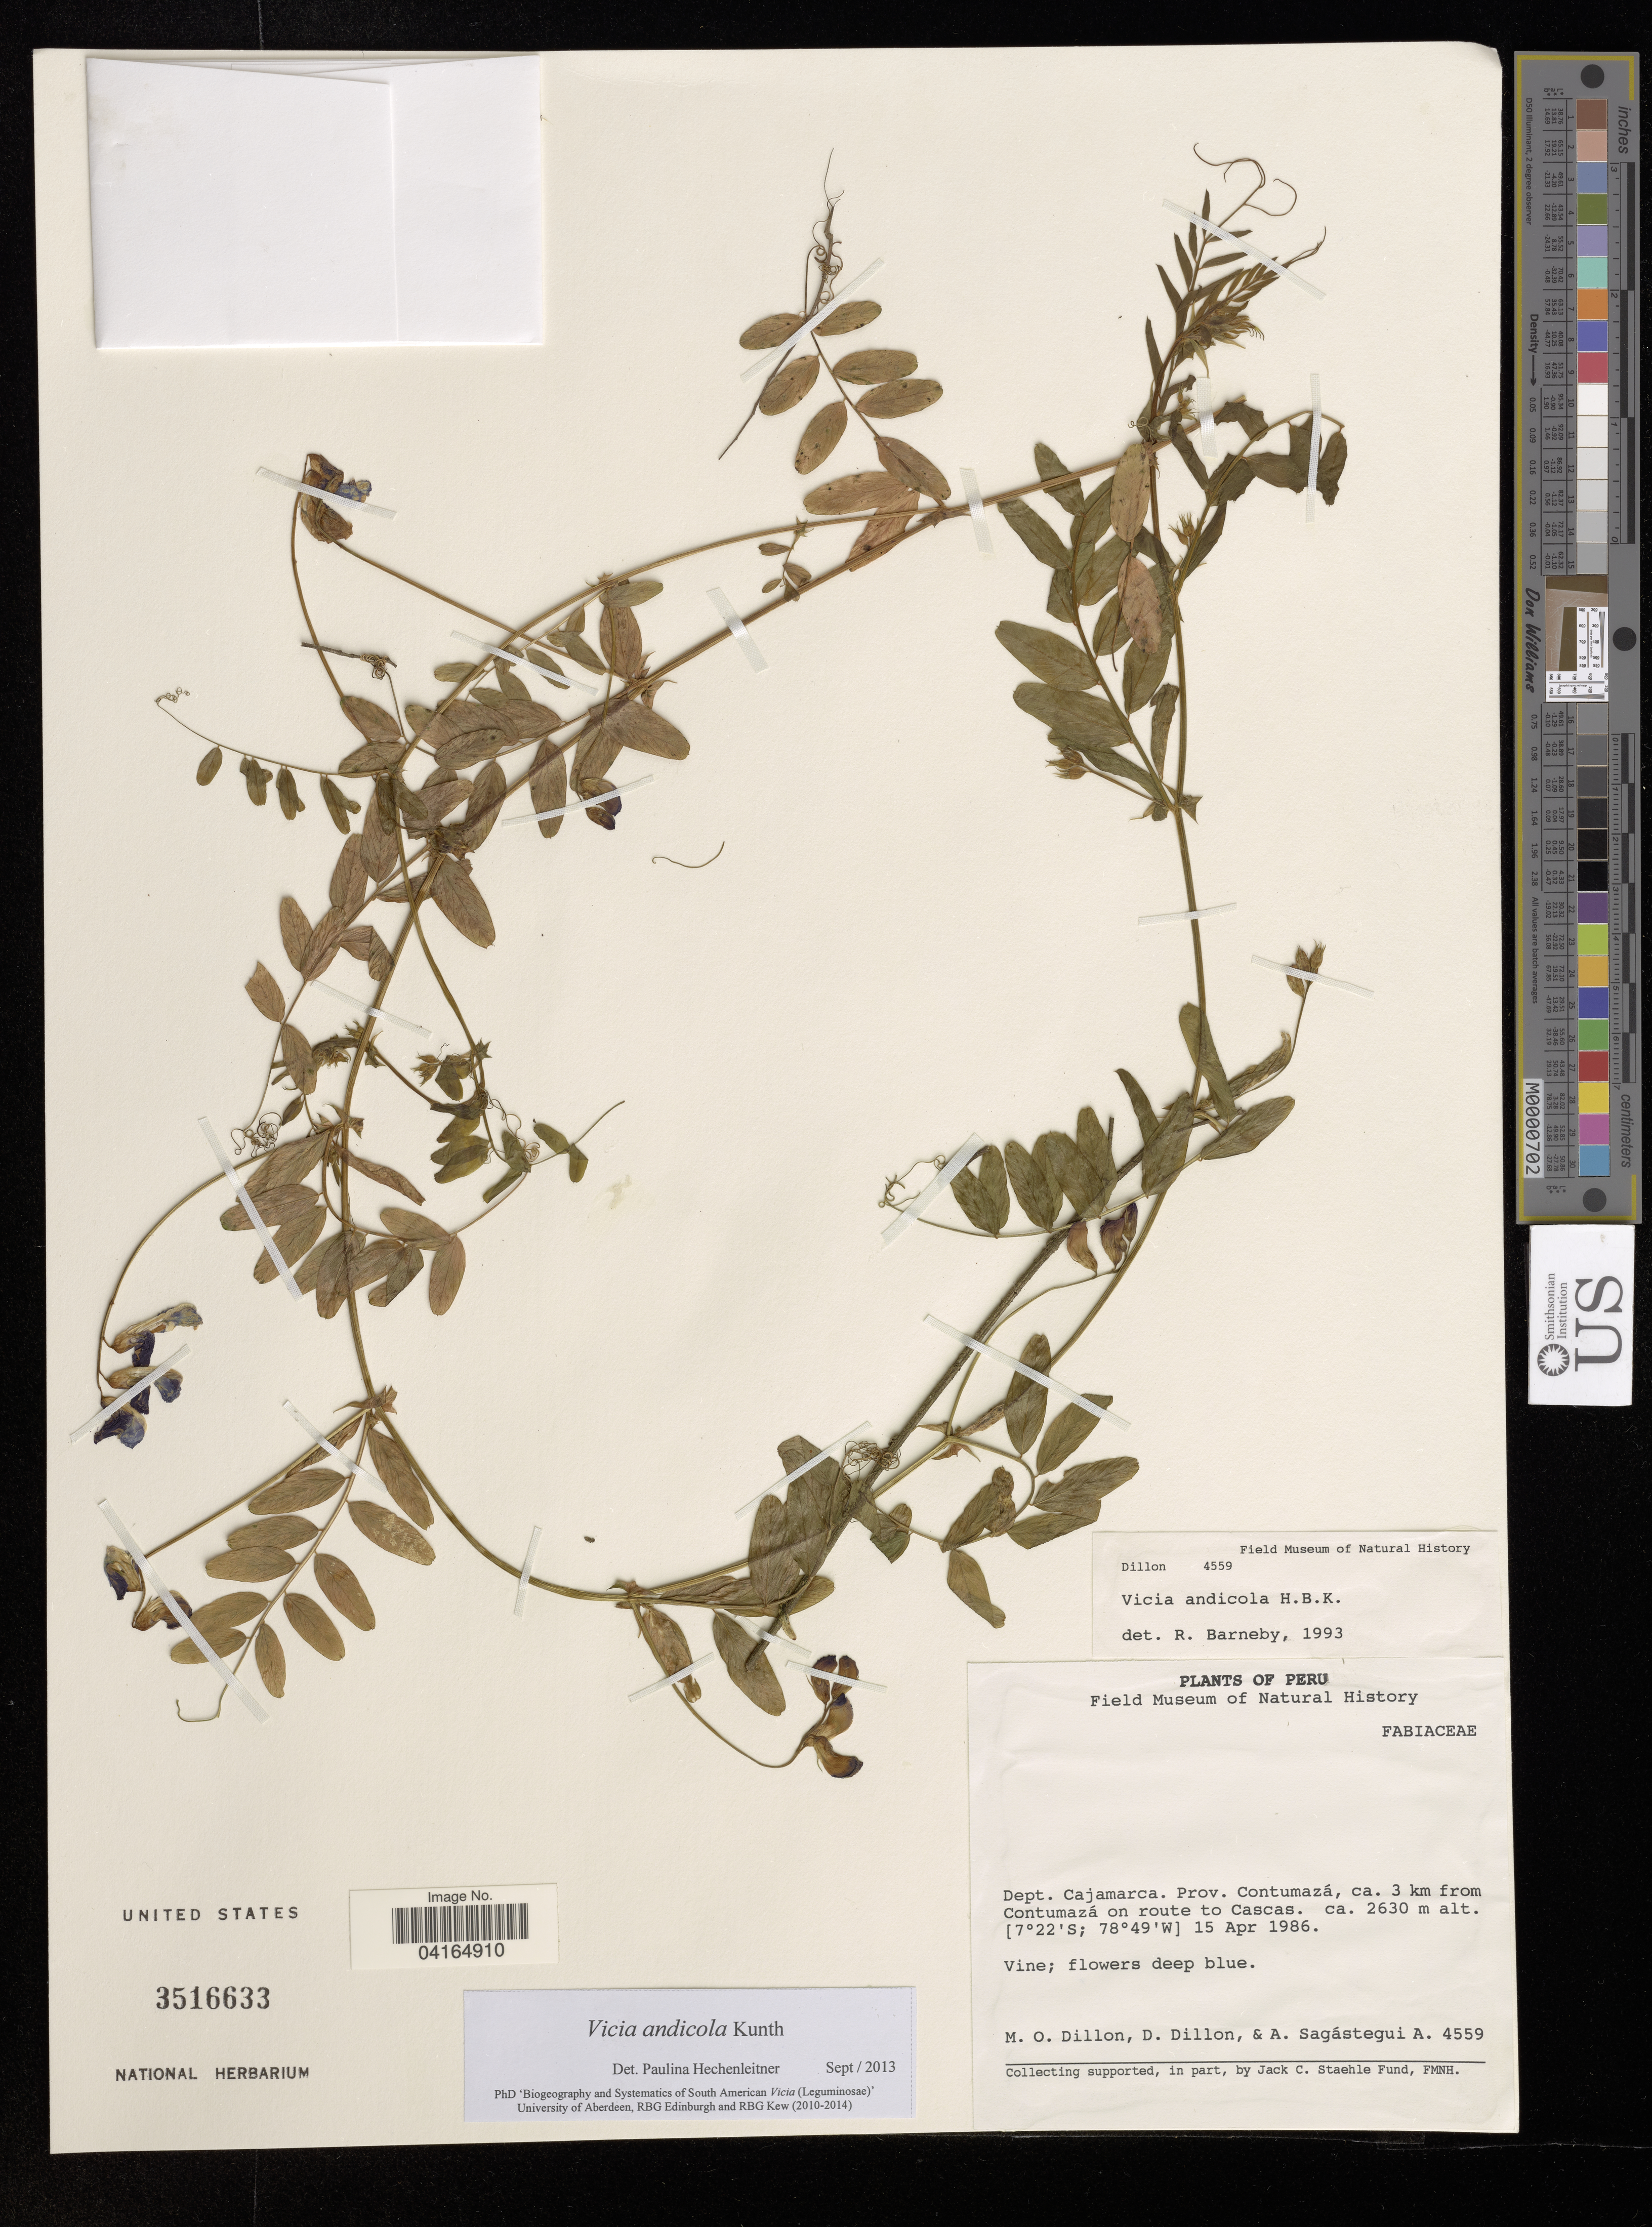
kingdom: Plantae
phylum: Tracheophyta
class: Magnoliopsida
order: Fabales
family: Fabaceae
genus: Vicia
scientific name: Vicia andicola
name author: Kunth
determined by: Hechenleitner, Paulina, RBG Edinburgh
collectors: M. O. Dillon, D. Dillon & A. Sagástegui A.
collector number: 4559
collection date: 1986-04-15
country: Peru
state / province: Cajamarca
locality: Dept. Cajamarca. Prov. Contumazá, ca. 3 km from Contumazá on route to Cascas.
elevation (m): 2630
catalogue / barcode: US 3516633